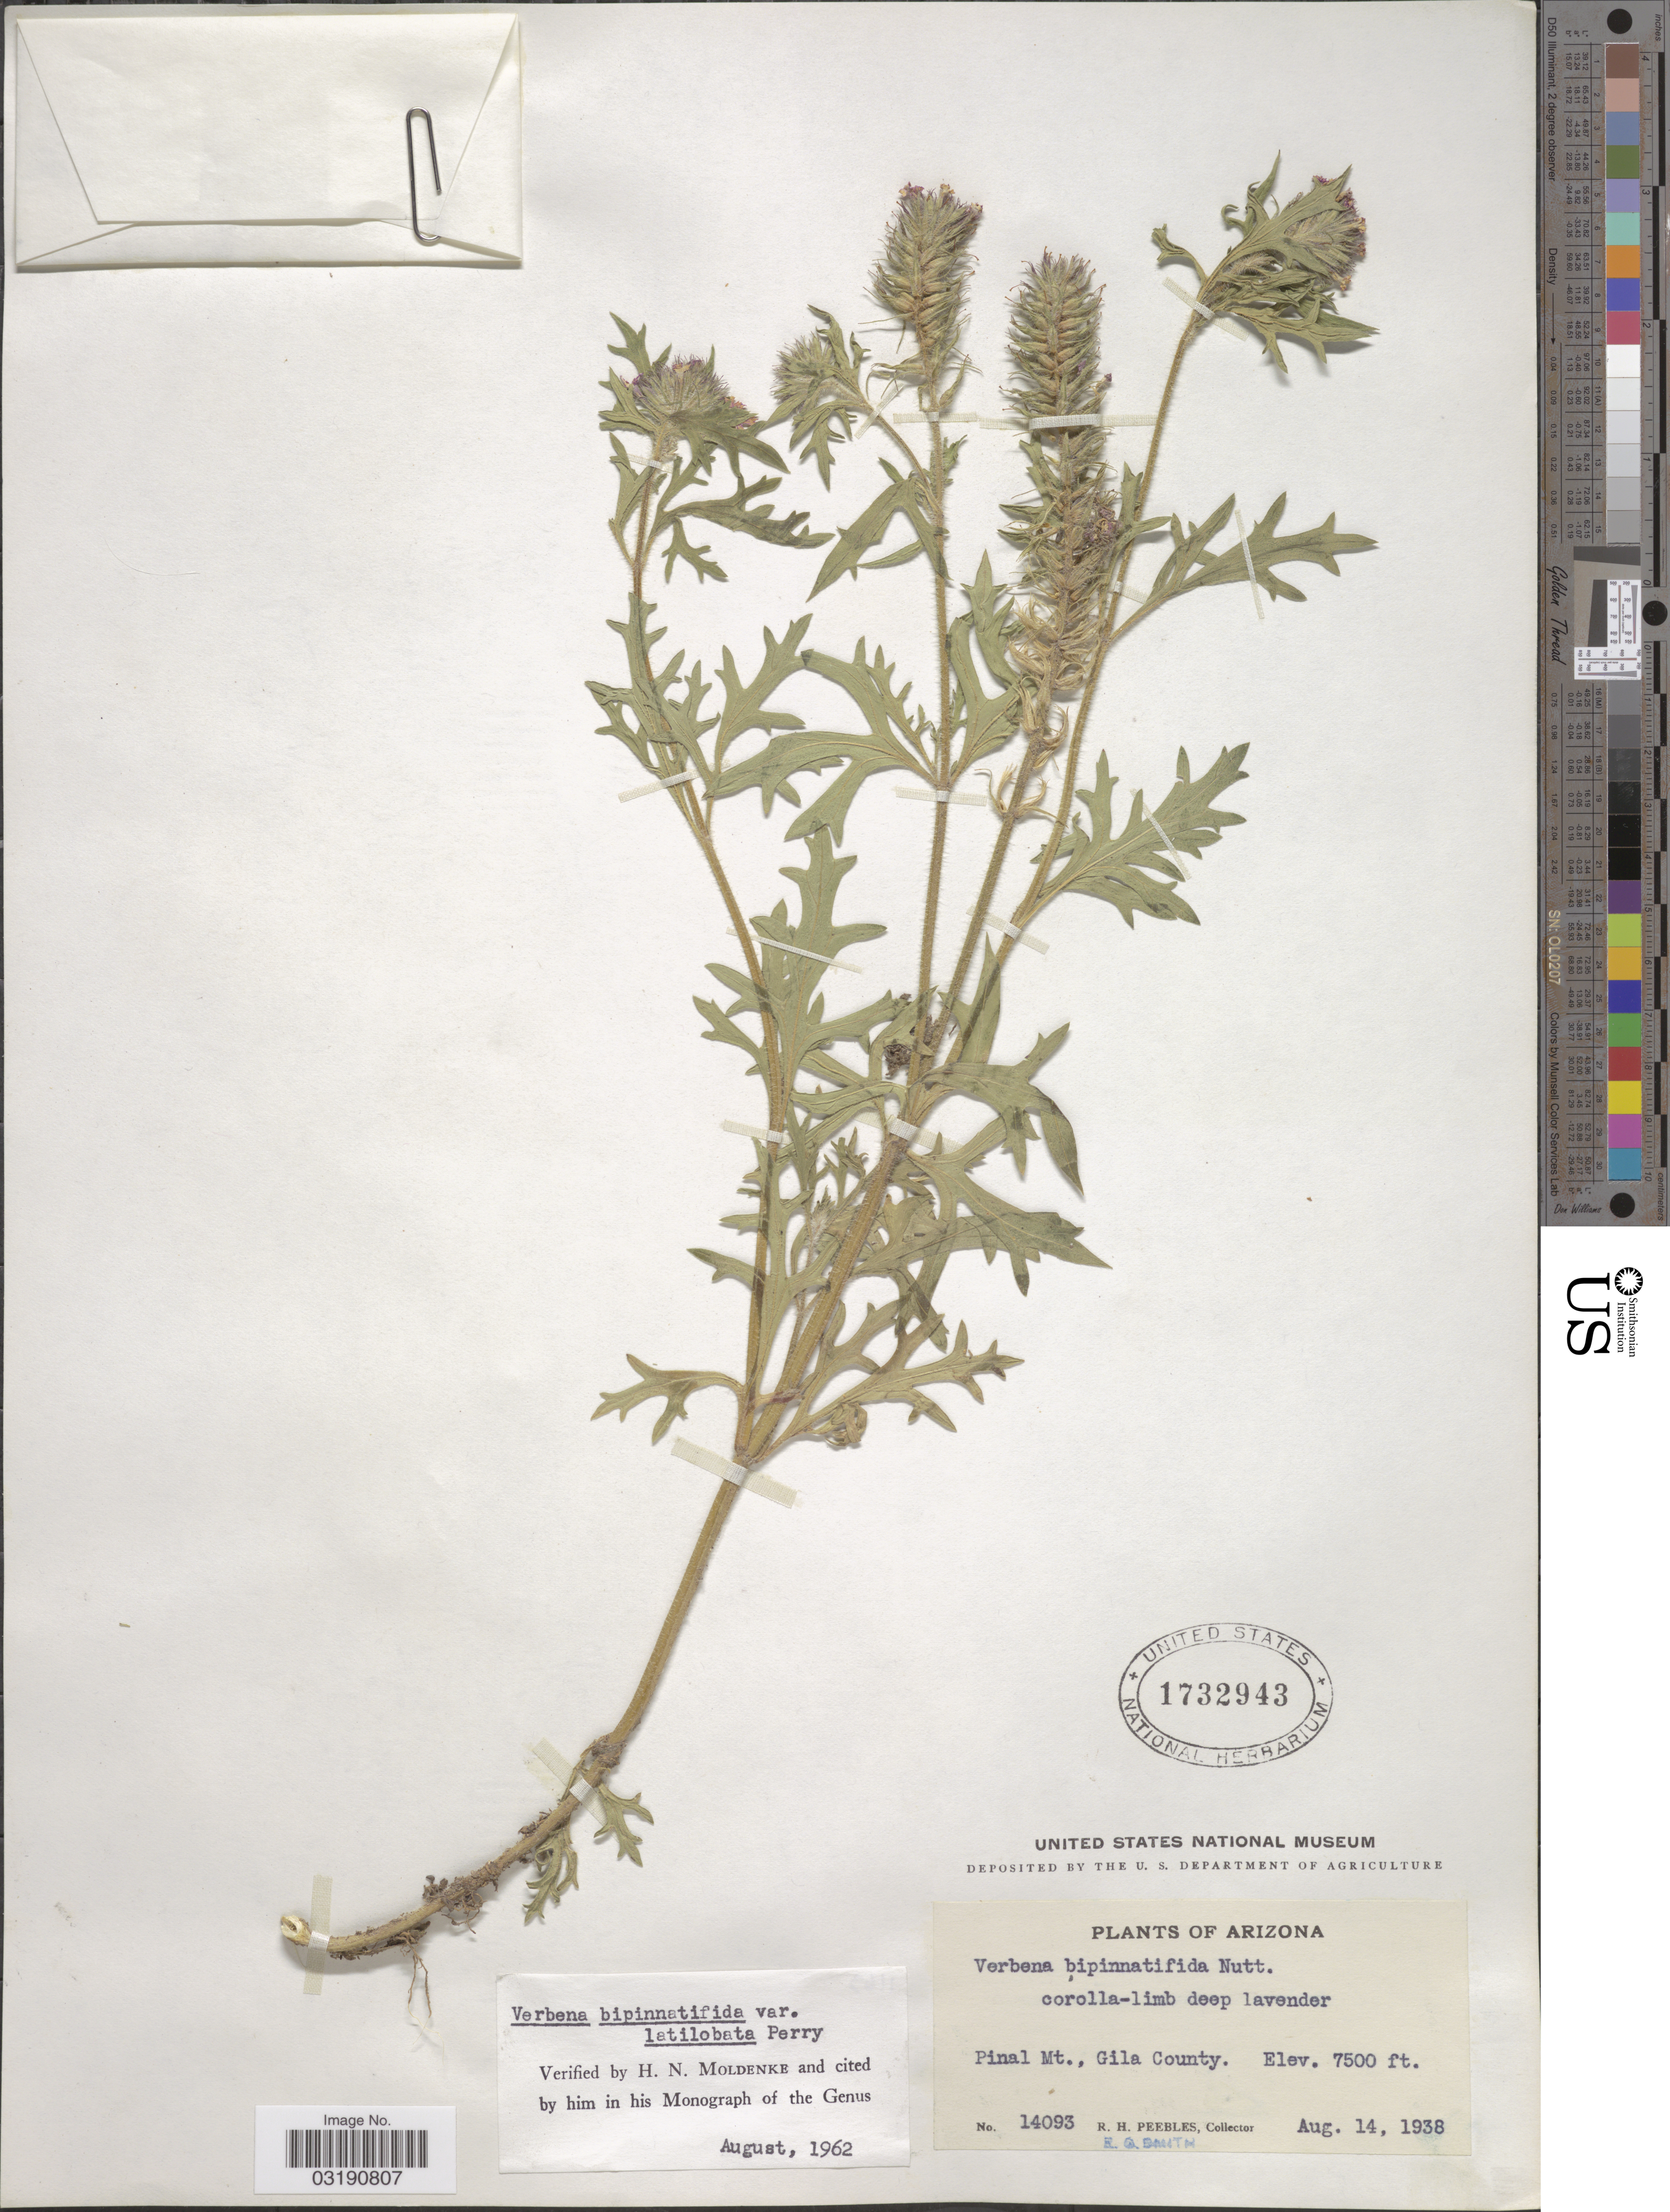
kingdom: Plantae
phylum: Tracheophyta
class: Magnoliopsida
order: Lamiales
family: Verbenaceae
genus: Verbena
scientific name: Verbena bipinnatifida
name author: (Schauer) Nutt.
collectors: R. H. Peebles & E. G. Smith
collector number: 14093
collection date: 1938-08-14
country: United States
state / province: Arizona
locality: Pinal Mt., Gila County.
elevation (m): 2286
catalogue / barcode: US 1732943